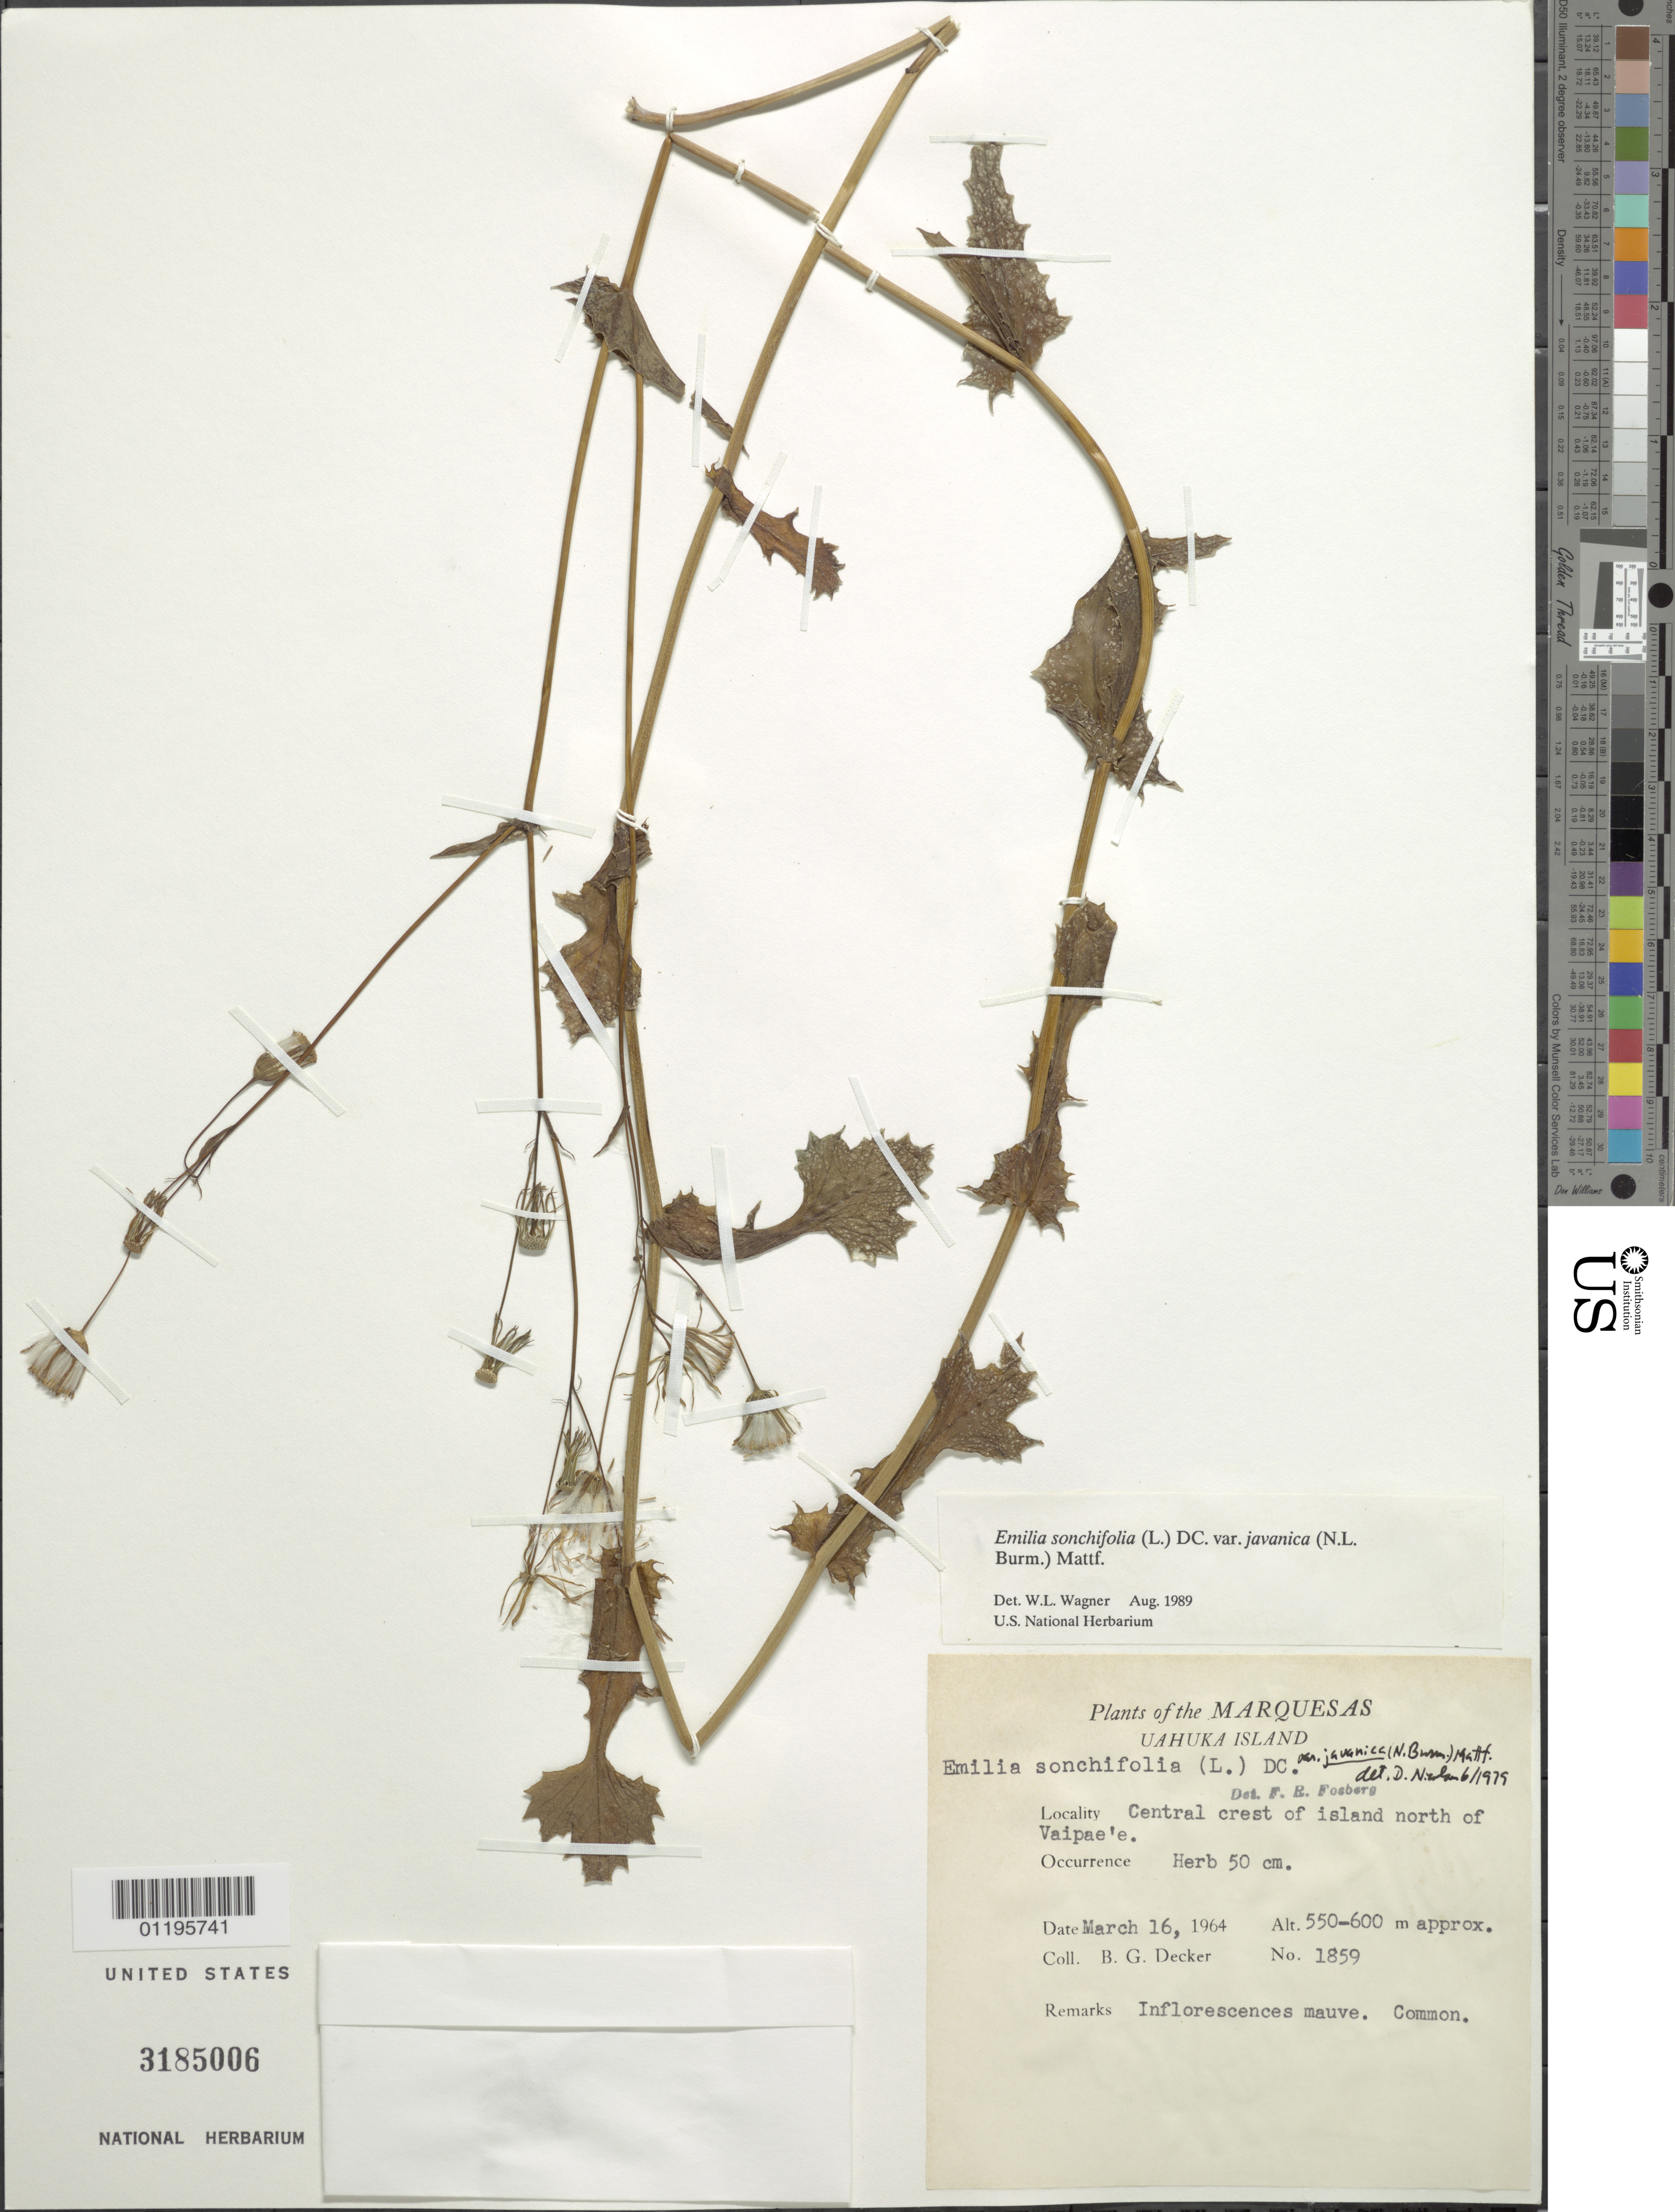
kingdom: Plantae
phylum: Tracheophyta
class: Magnoliopsida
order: Asterales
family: Asteraceae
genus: Emilia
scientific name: Emilia sonchifolia var. javanica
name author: (Burm. f.) Mattf.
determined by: Wagner, W. L., (BOT), Smithsonian Institution - National Museum of Natural History (UNITED STATES)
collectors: B. G. Decker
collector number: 1859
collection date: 1964-03-16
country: French Polynesia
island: Ua Huka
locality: central crest of island N of Vaipae'e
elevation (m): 550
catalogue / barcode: US 3185006